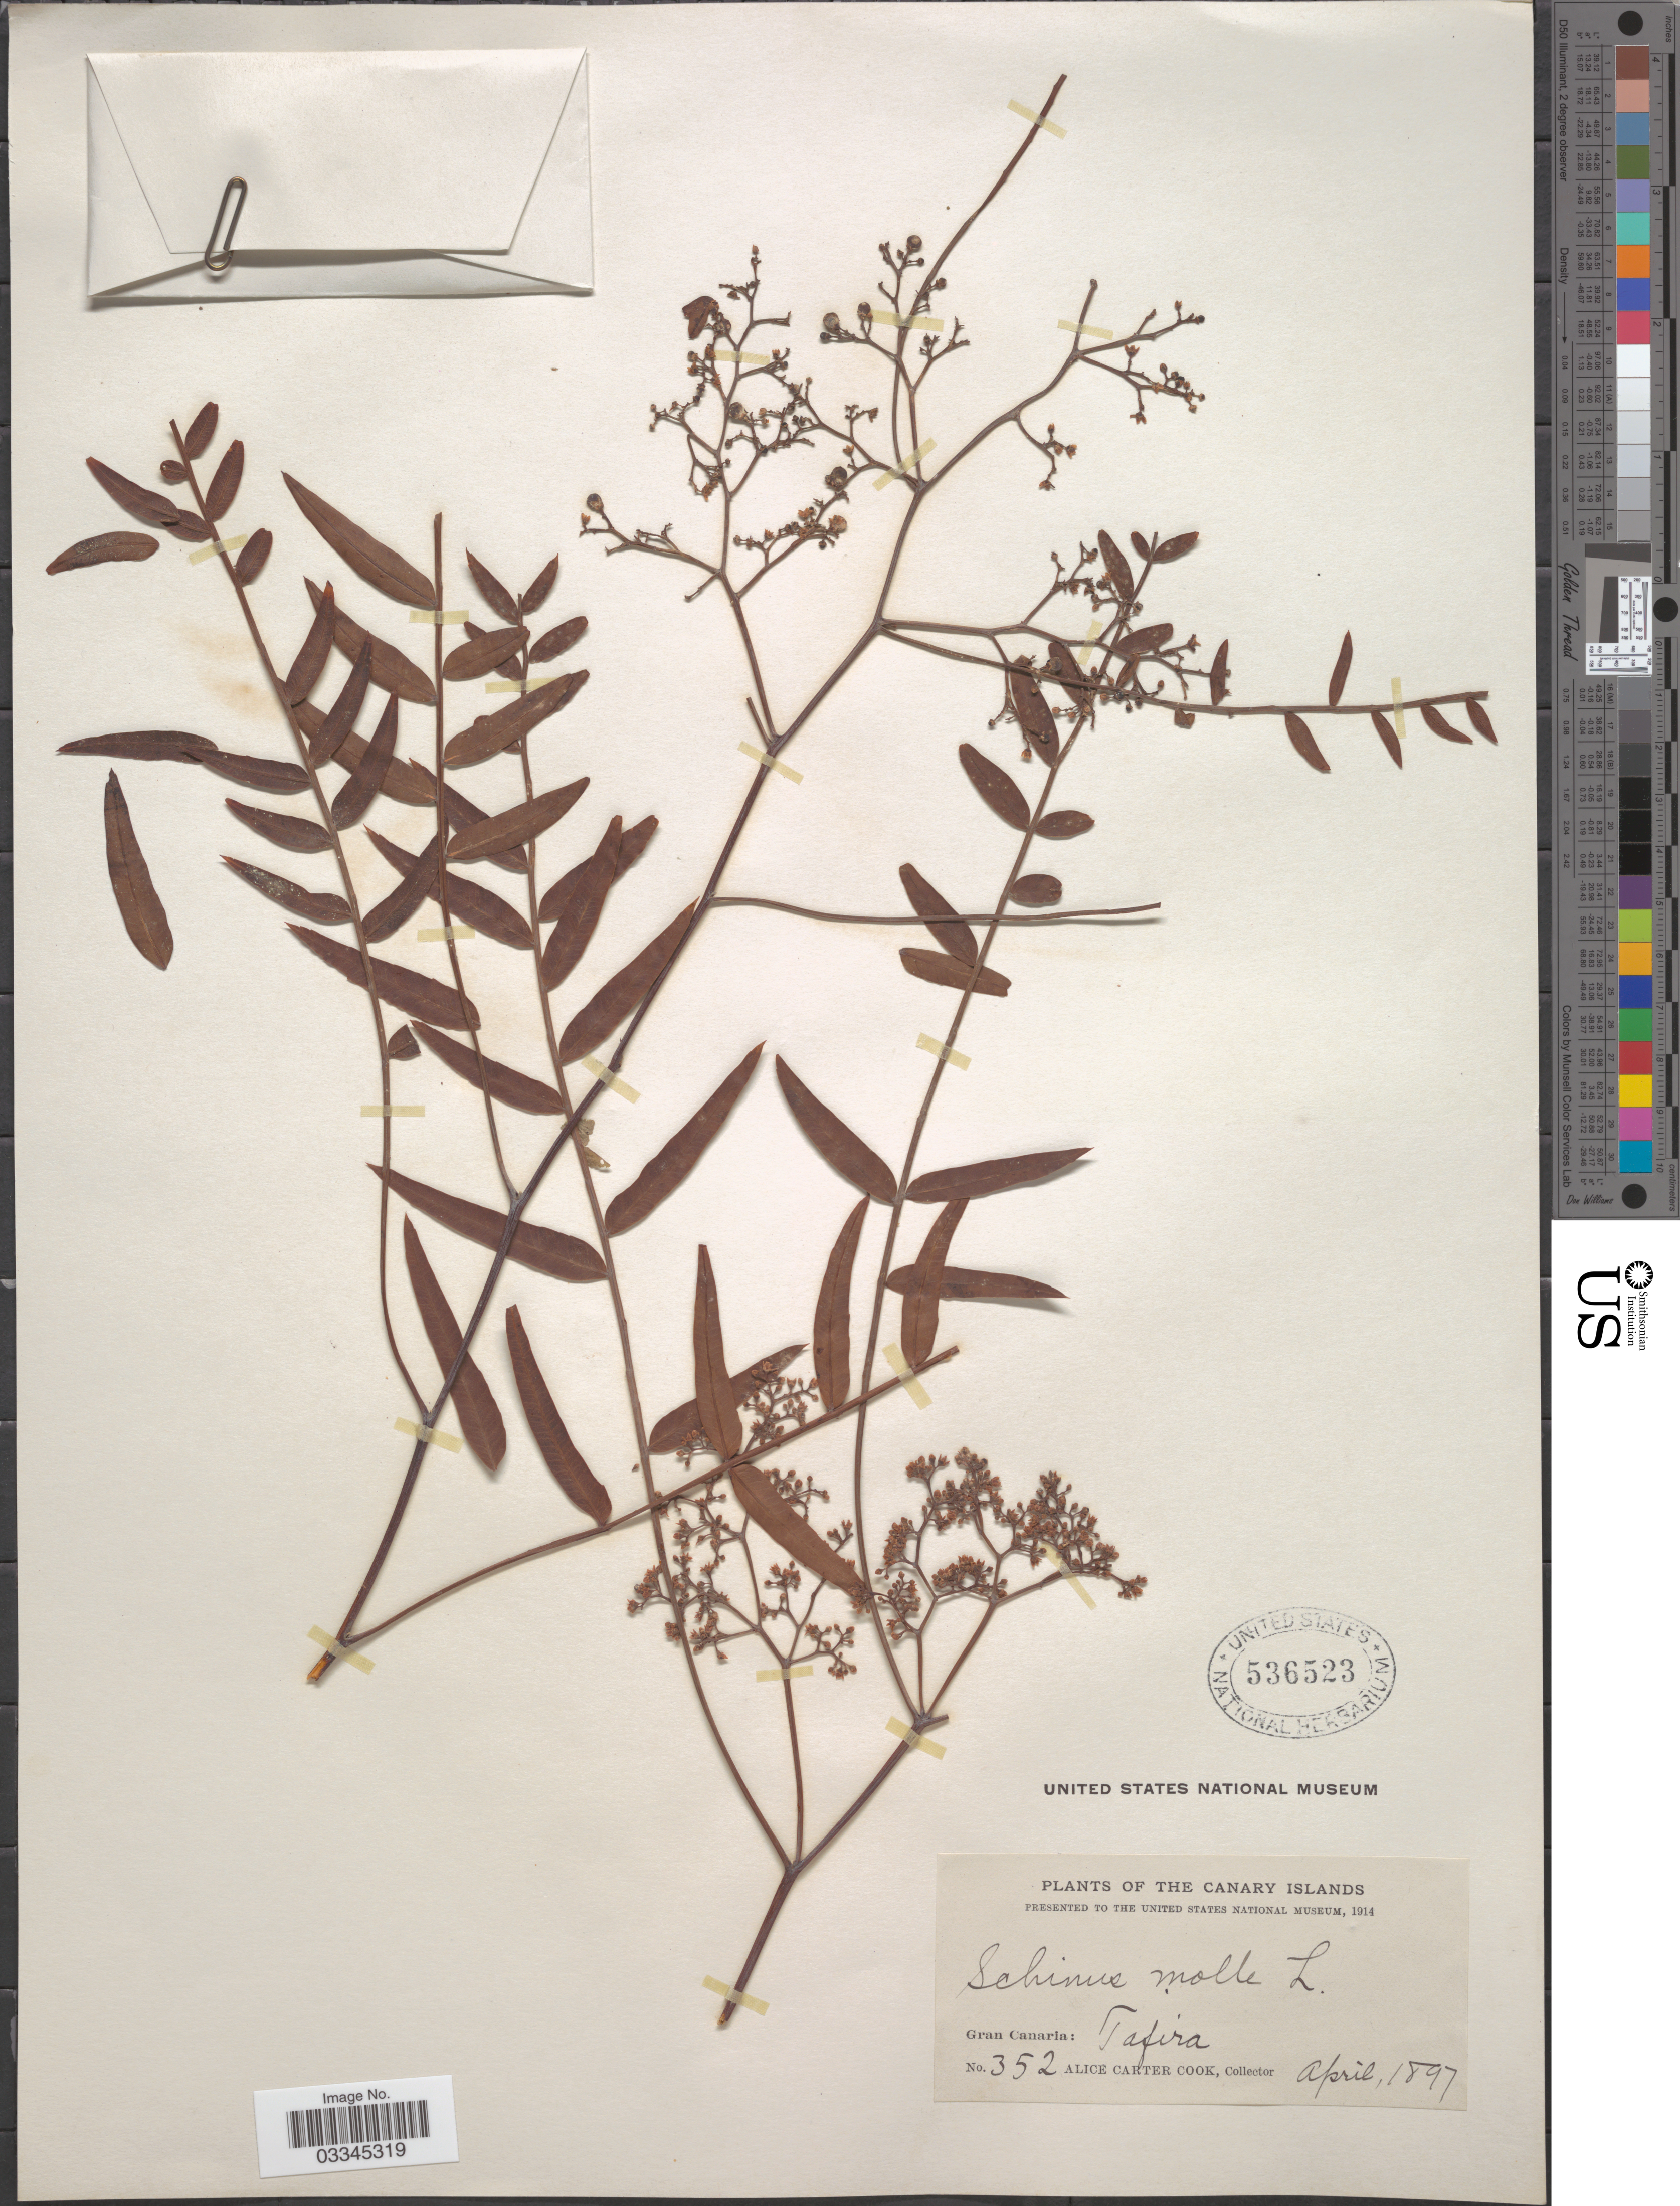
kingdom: Plantae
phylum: Tracheophyta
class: Magnoliopsida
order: Sapindales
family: Anacardiaceae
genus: Schinus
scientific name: Schinus molle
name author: L.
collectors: Alice C. Cook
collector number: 352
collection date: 1897-04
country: Spain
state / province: Canarias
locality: The Canary Islands. Gran Canaria: Tafira.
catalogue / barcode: US 536523